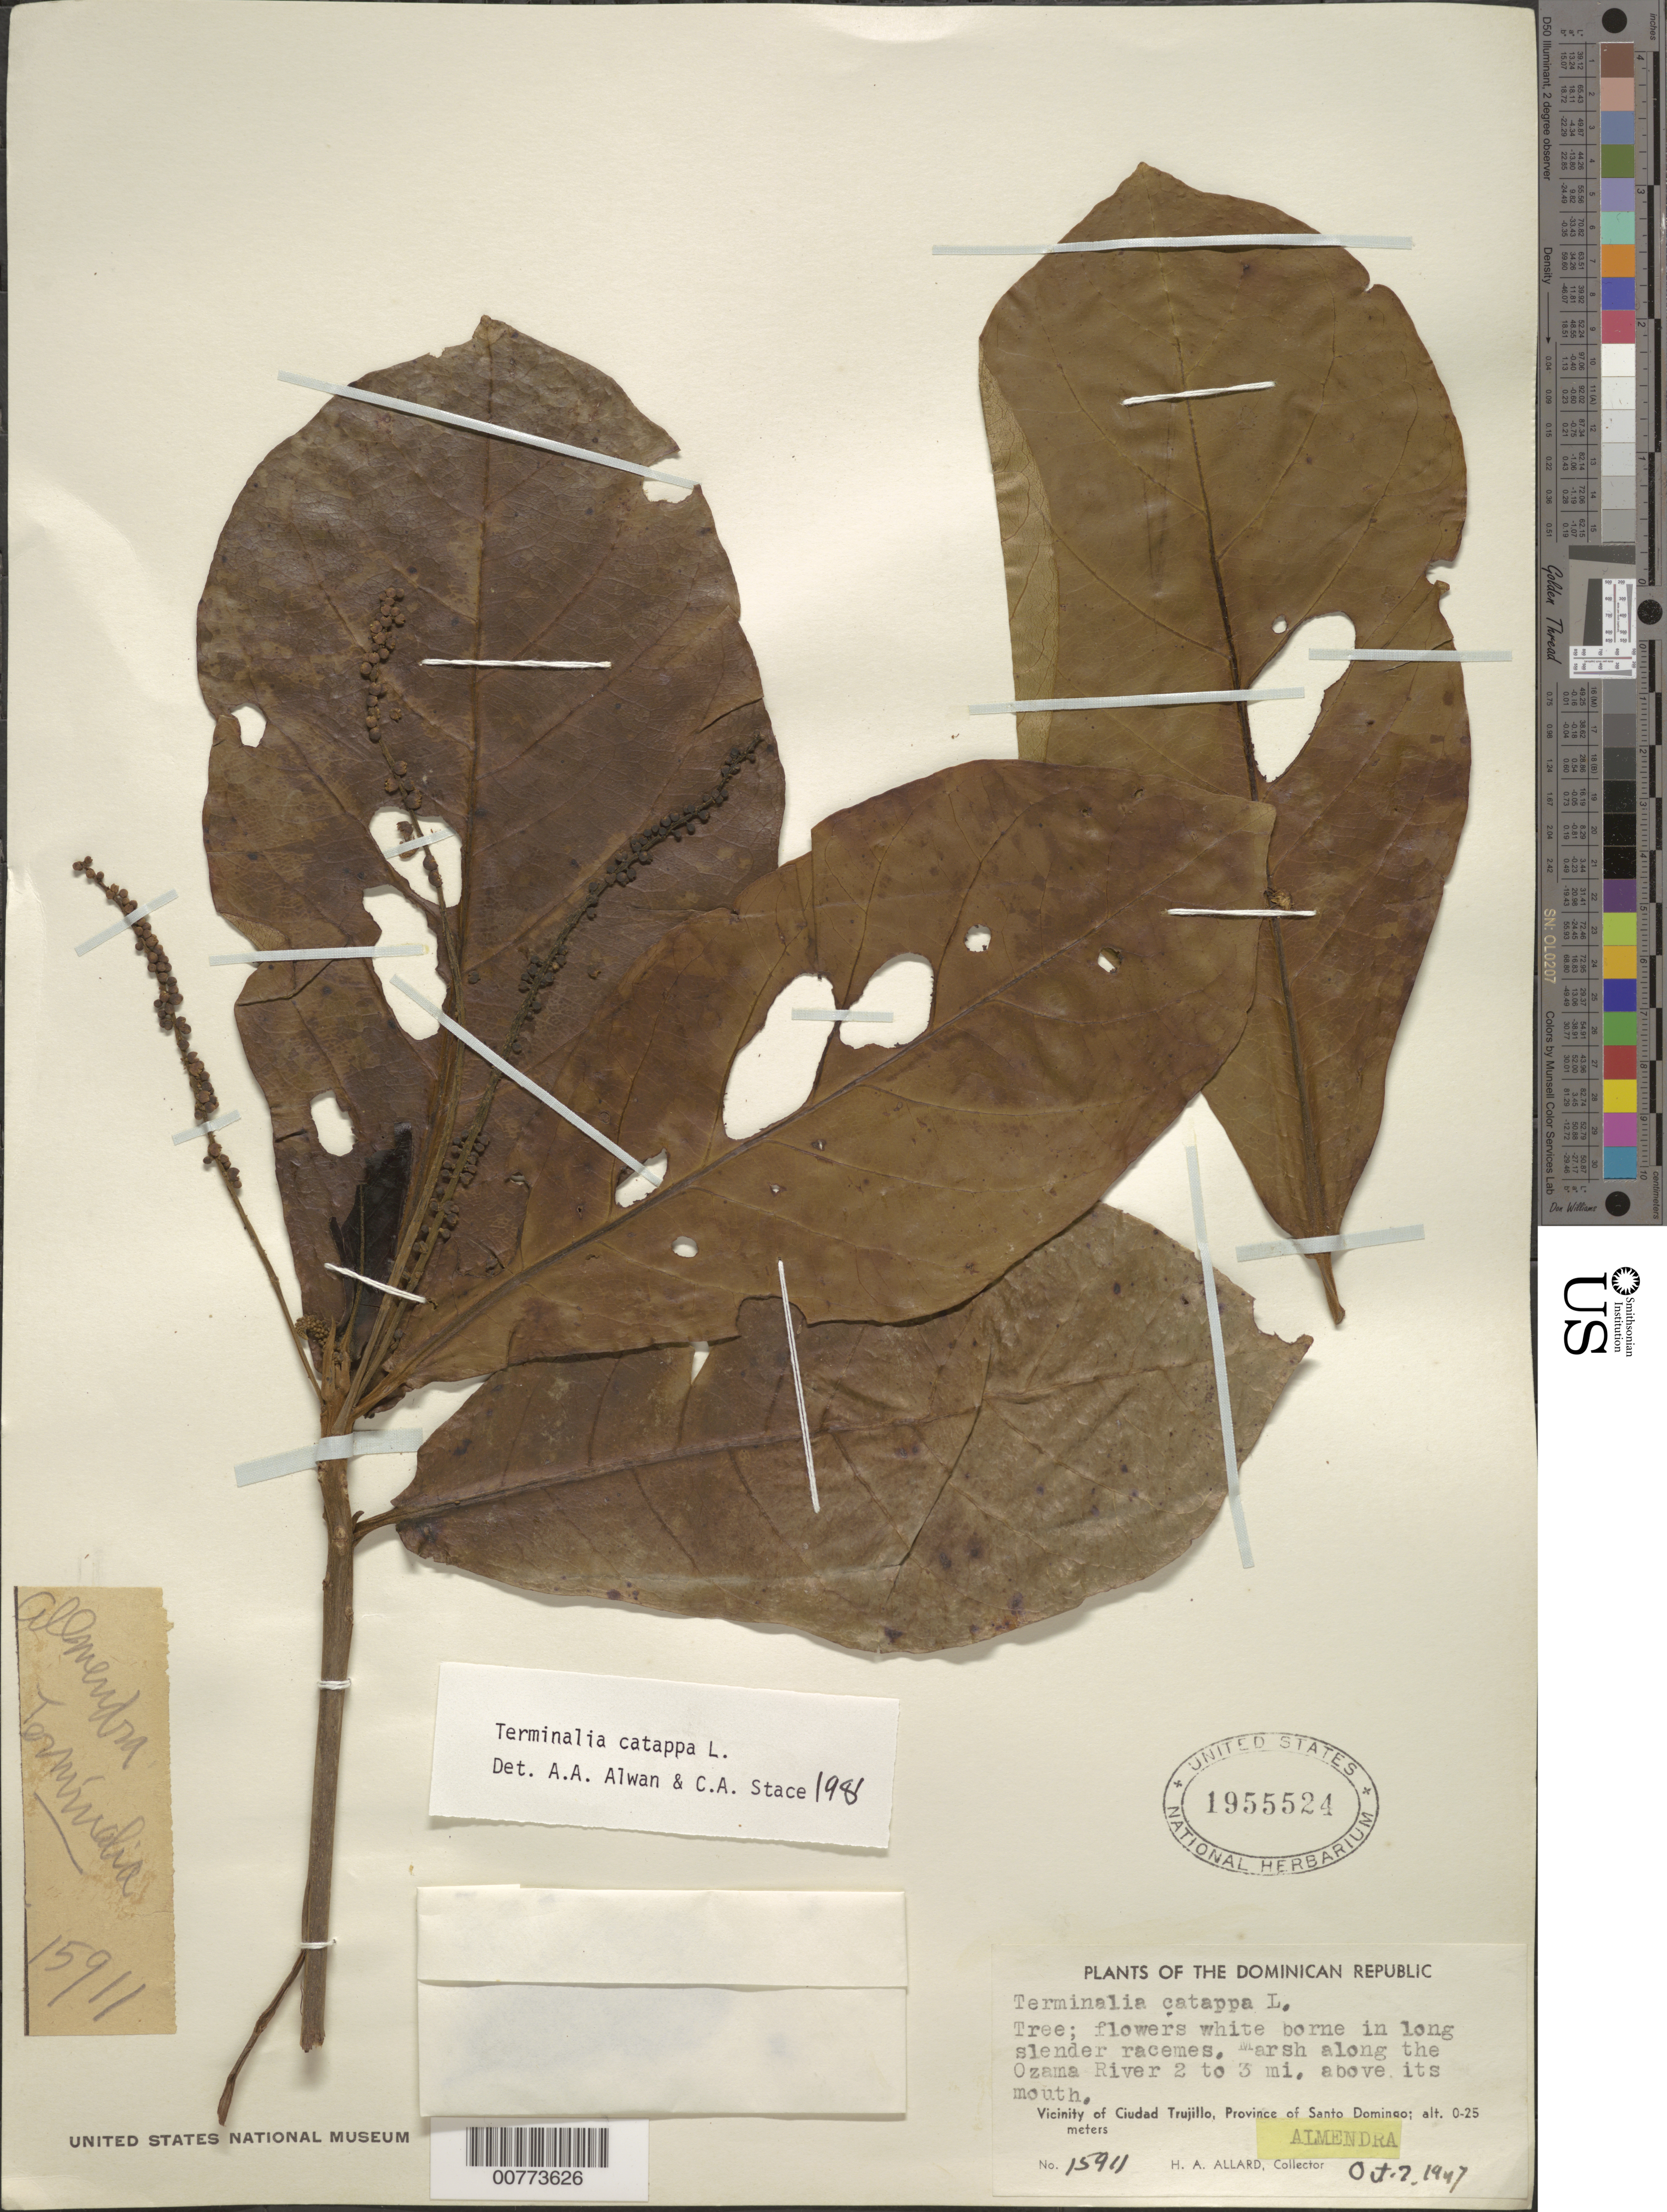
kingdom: Plantae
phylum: Tracheophyta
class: Magnoliopsida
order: Myrtales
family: Combretaceae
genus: Terminalia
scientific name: Terminalia catappa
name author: L.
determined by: Alwan, A. R.; Stace, C. A.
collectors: H. A. Allard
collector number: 15911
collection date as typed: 07 Oct 1947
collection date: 1947-10-07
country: Dominican Republic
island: Hispaniola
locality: Province of Santo Domingo, vicinity of Ciudad Trujillo, along the Ozama River 2 to 3 miles, above its mouth.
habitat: Marsh along river.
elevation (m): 0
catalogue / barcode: US 1955524